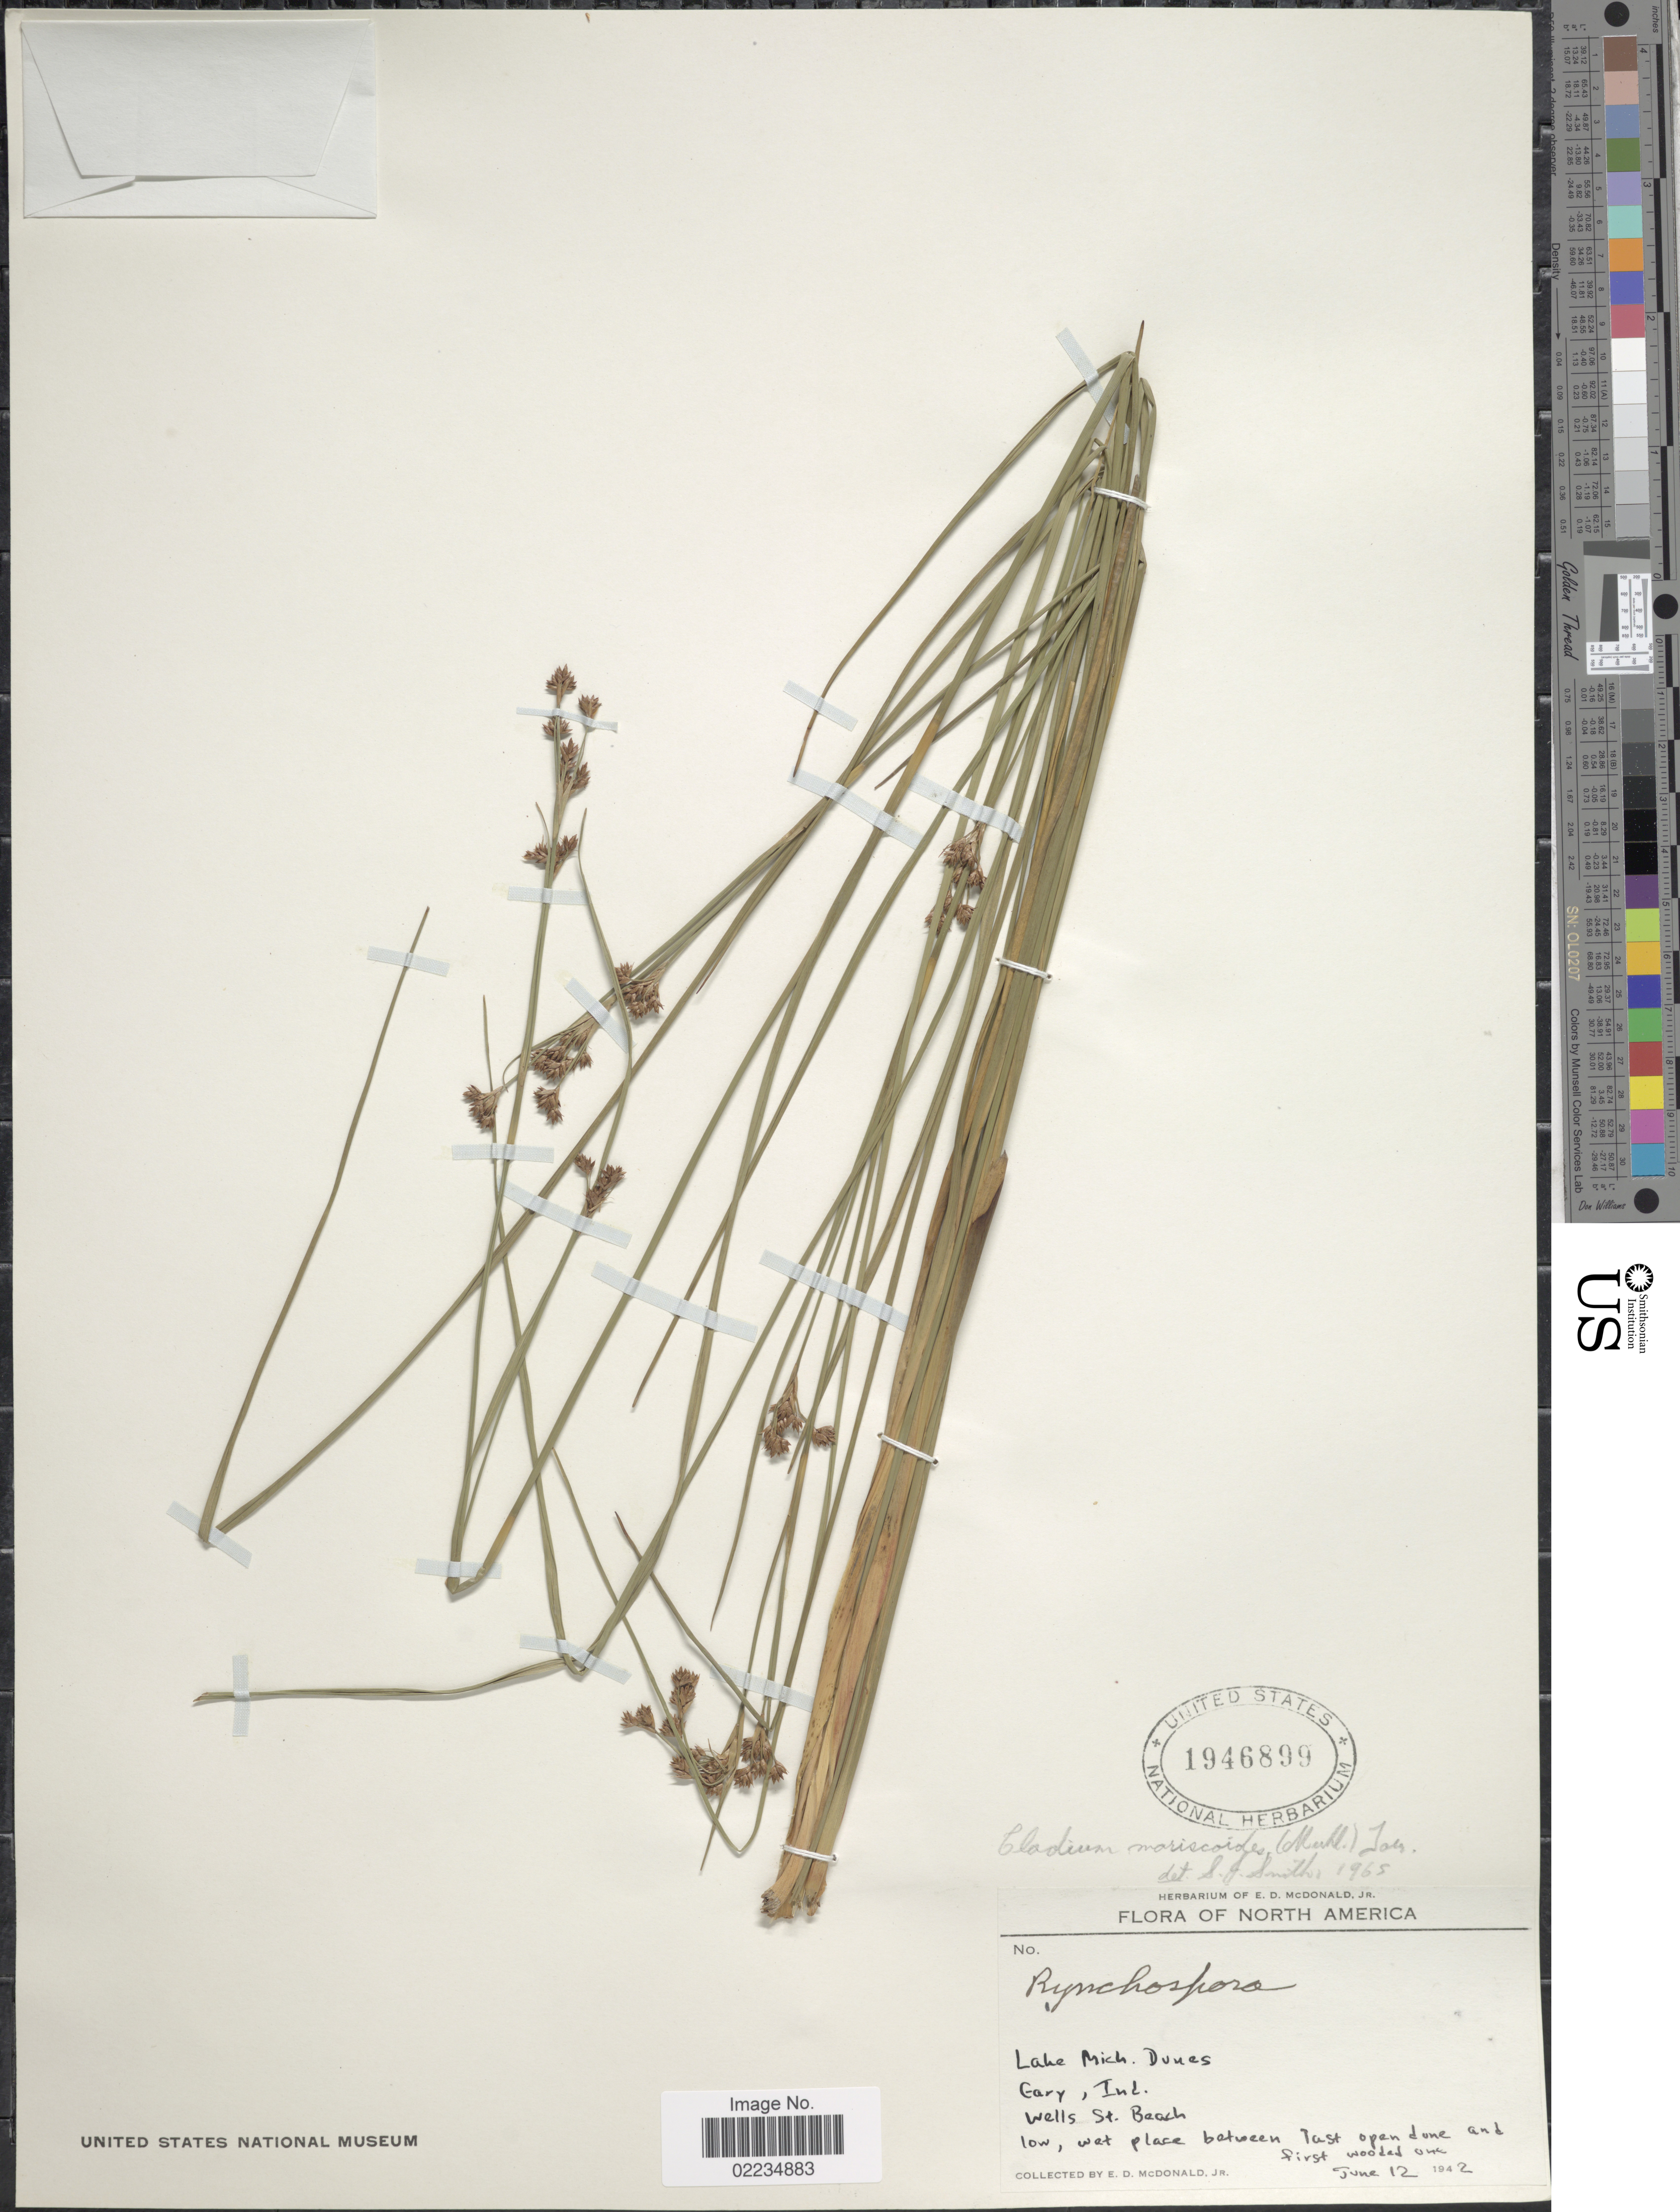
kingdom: Plantae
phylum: Tracheophyta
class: Liliopsida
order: Poales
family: Cyperaceae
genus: Cladium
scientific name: Cladium mariscoides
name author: (Muhl.) Torr.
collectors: E. D. McDonald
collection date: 1942-06-12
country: United States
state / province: Indiana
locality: Lake Mich. Dunes, Gary, Ind., Wells St. Beach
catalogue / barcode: US 1946899